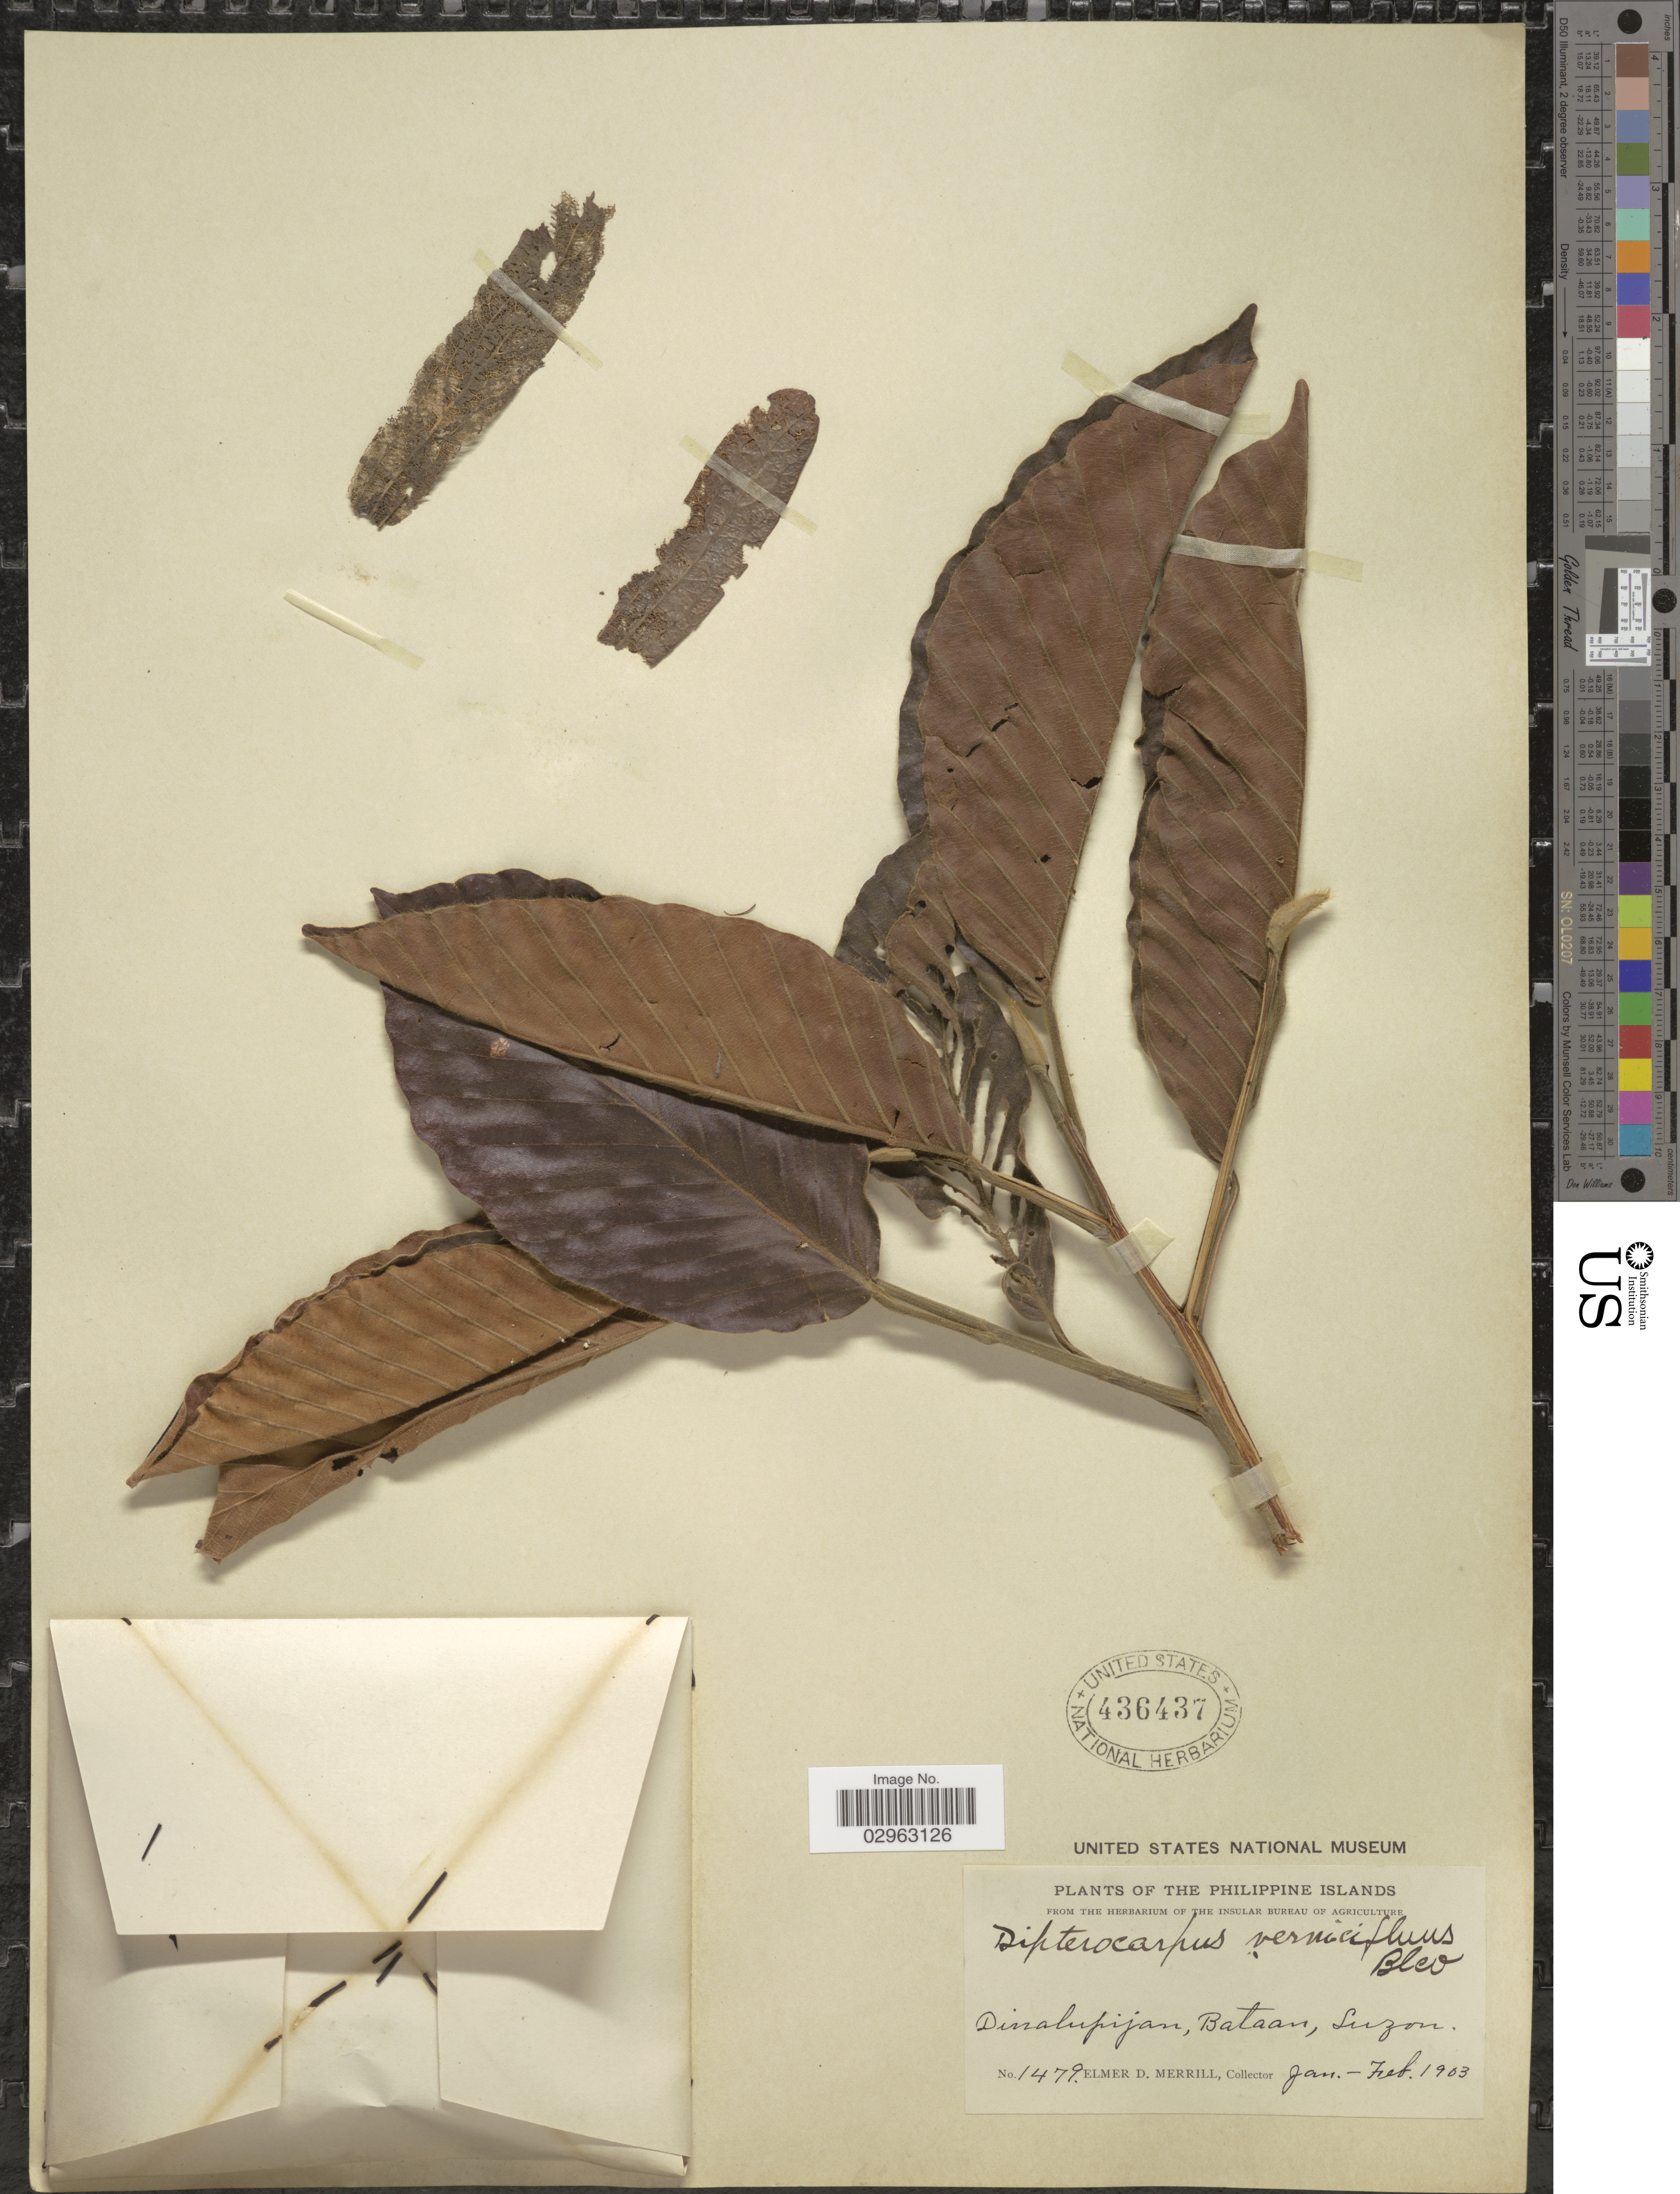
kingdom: Plantae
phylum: Tracheophyta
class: Magnoliopsida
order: Malvales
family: Dipterocarpaceae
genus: Dipterocarpus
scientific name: Dipterocarpus vernicifluus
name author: Blanco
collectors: E. D. Merrill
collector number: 1479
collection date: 1903-01/1903-02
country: Philippines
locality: Dinalupijan, Bataan, Luzon.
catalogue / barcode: US 436437